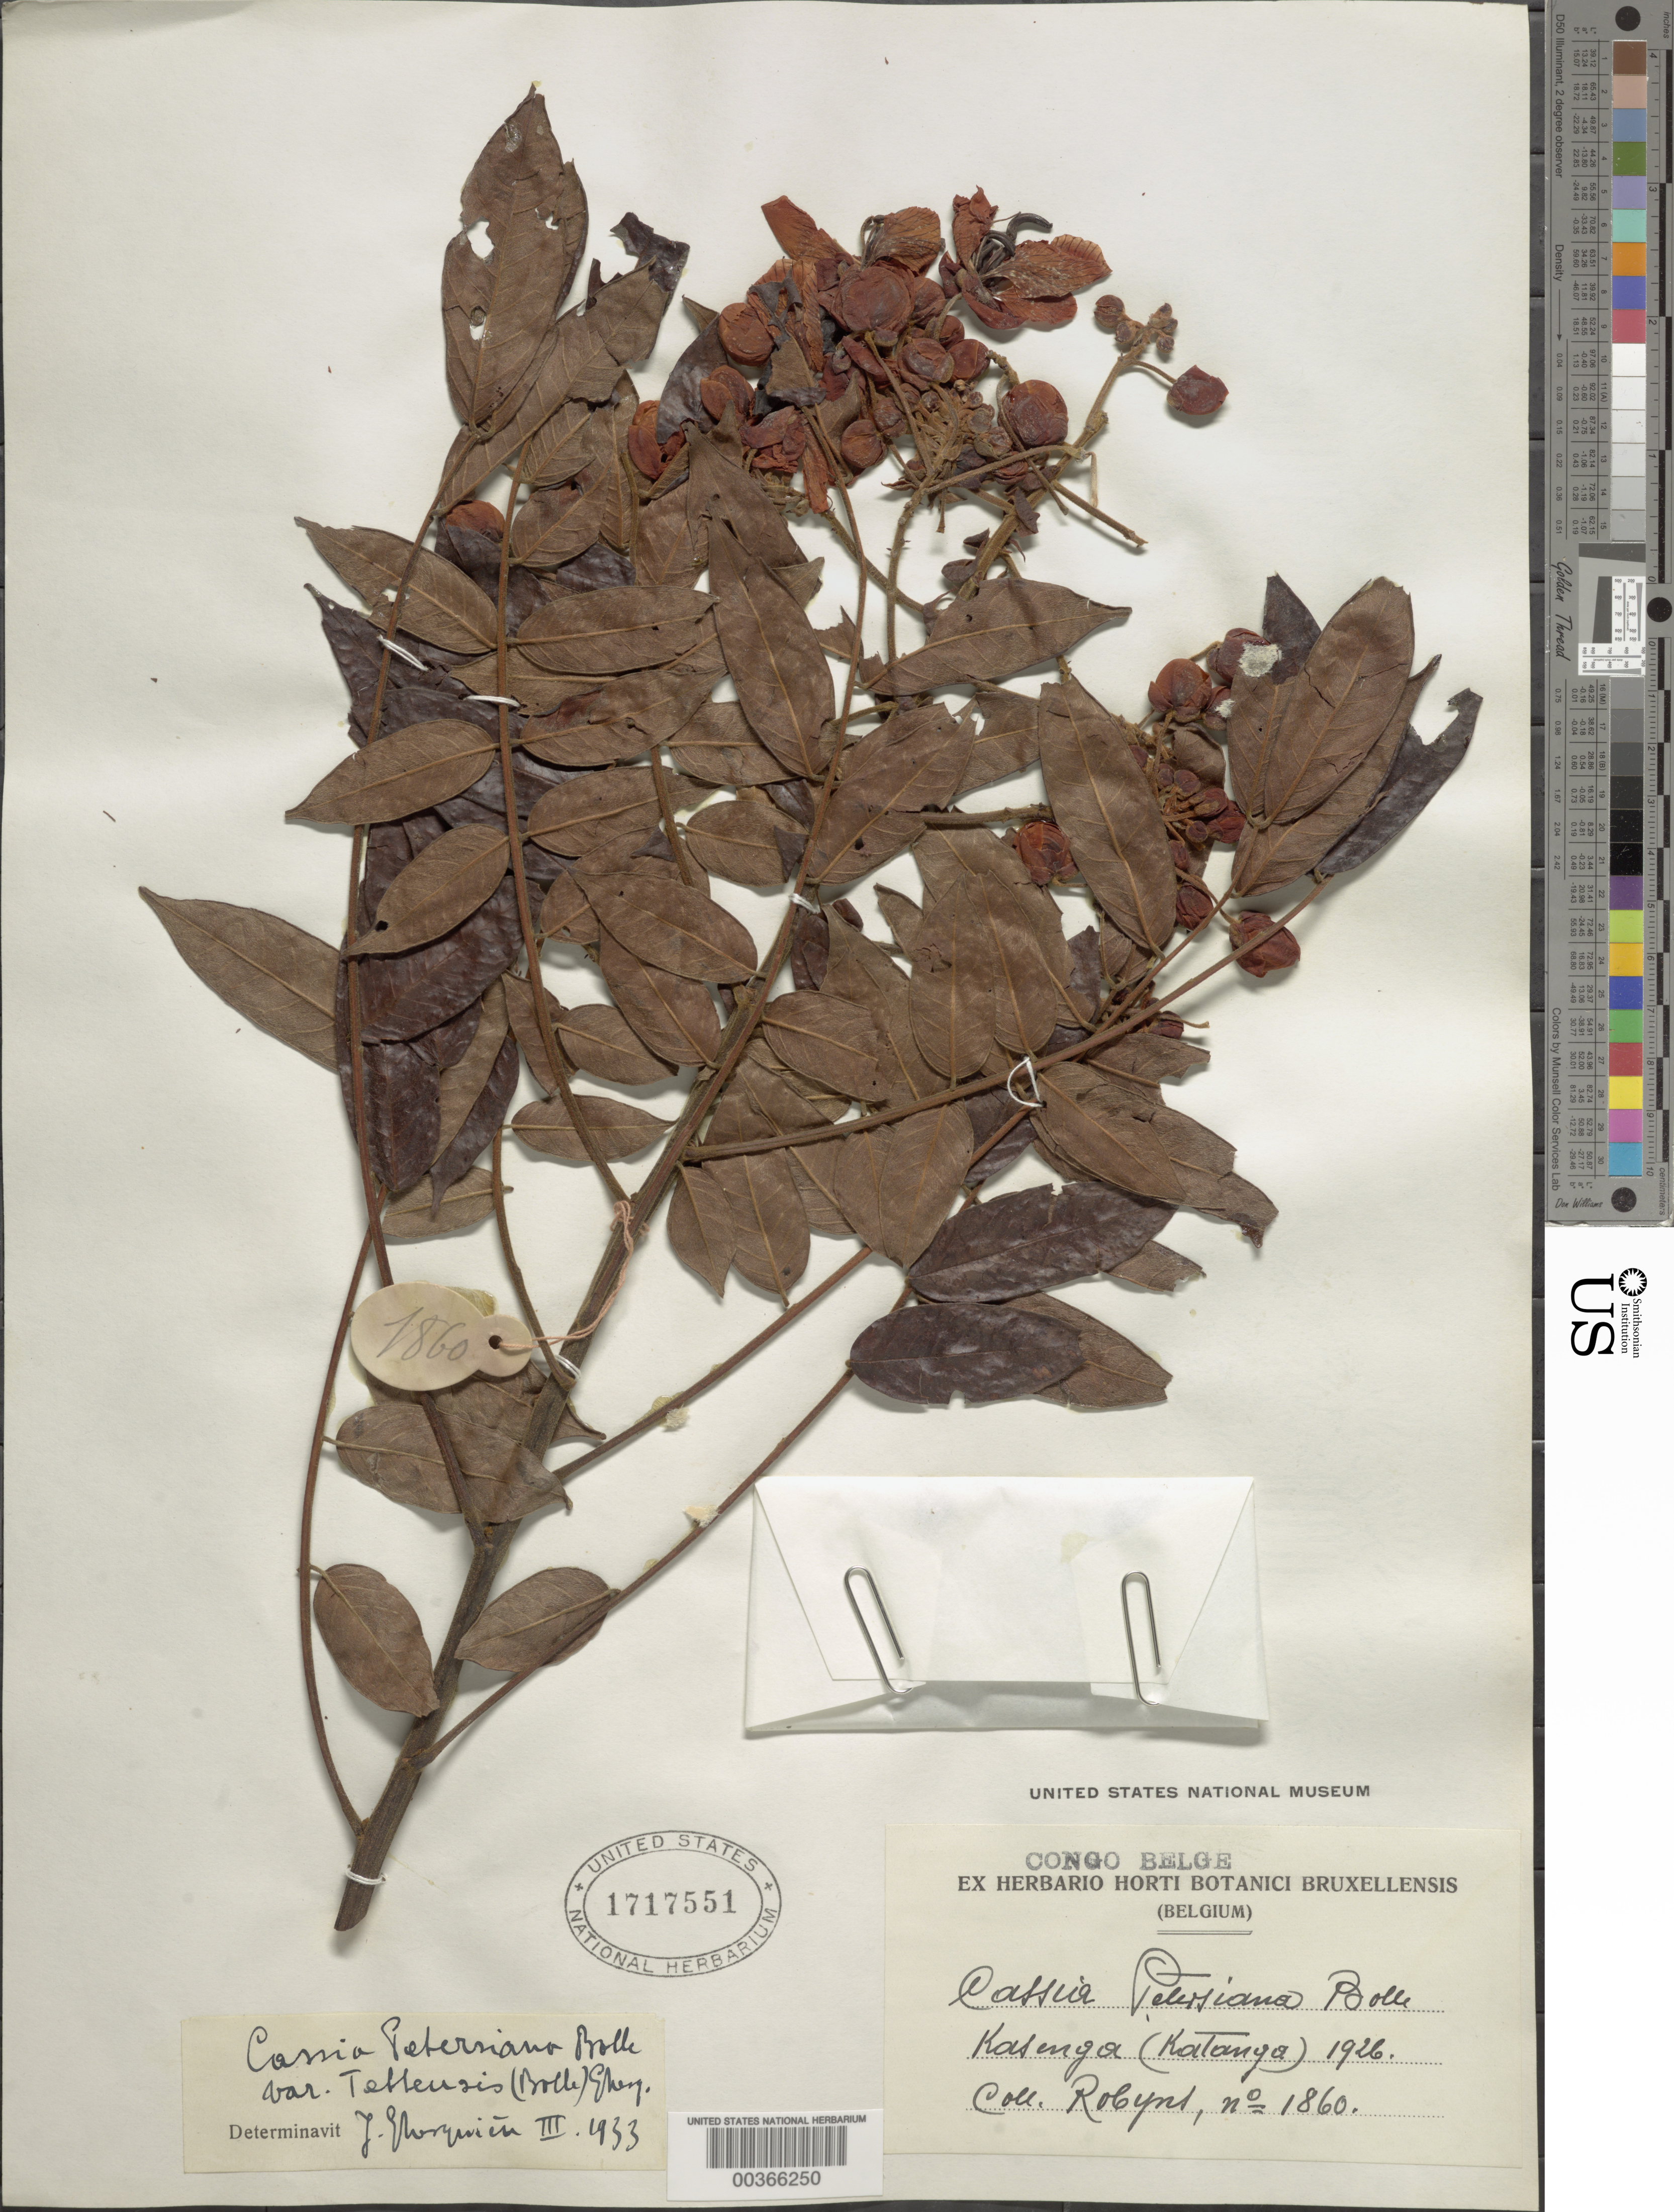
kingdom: Plantae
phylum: Tracheophyta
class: Magnoliopsida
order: Fabales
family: Fabaceae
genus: Senna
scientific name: Senna petersiana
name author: (Bolle) Lock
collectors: F. Robyns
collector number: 1860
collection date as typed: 1926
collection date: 1926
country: Congo, Democratic Republic of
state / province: Haut-Katanga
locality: Kasenga (katanga)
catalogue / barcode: US 1717551